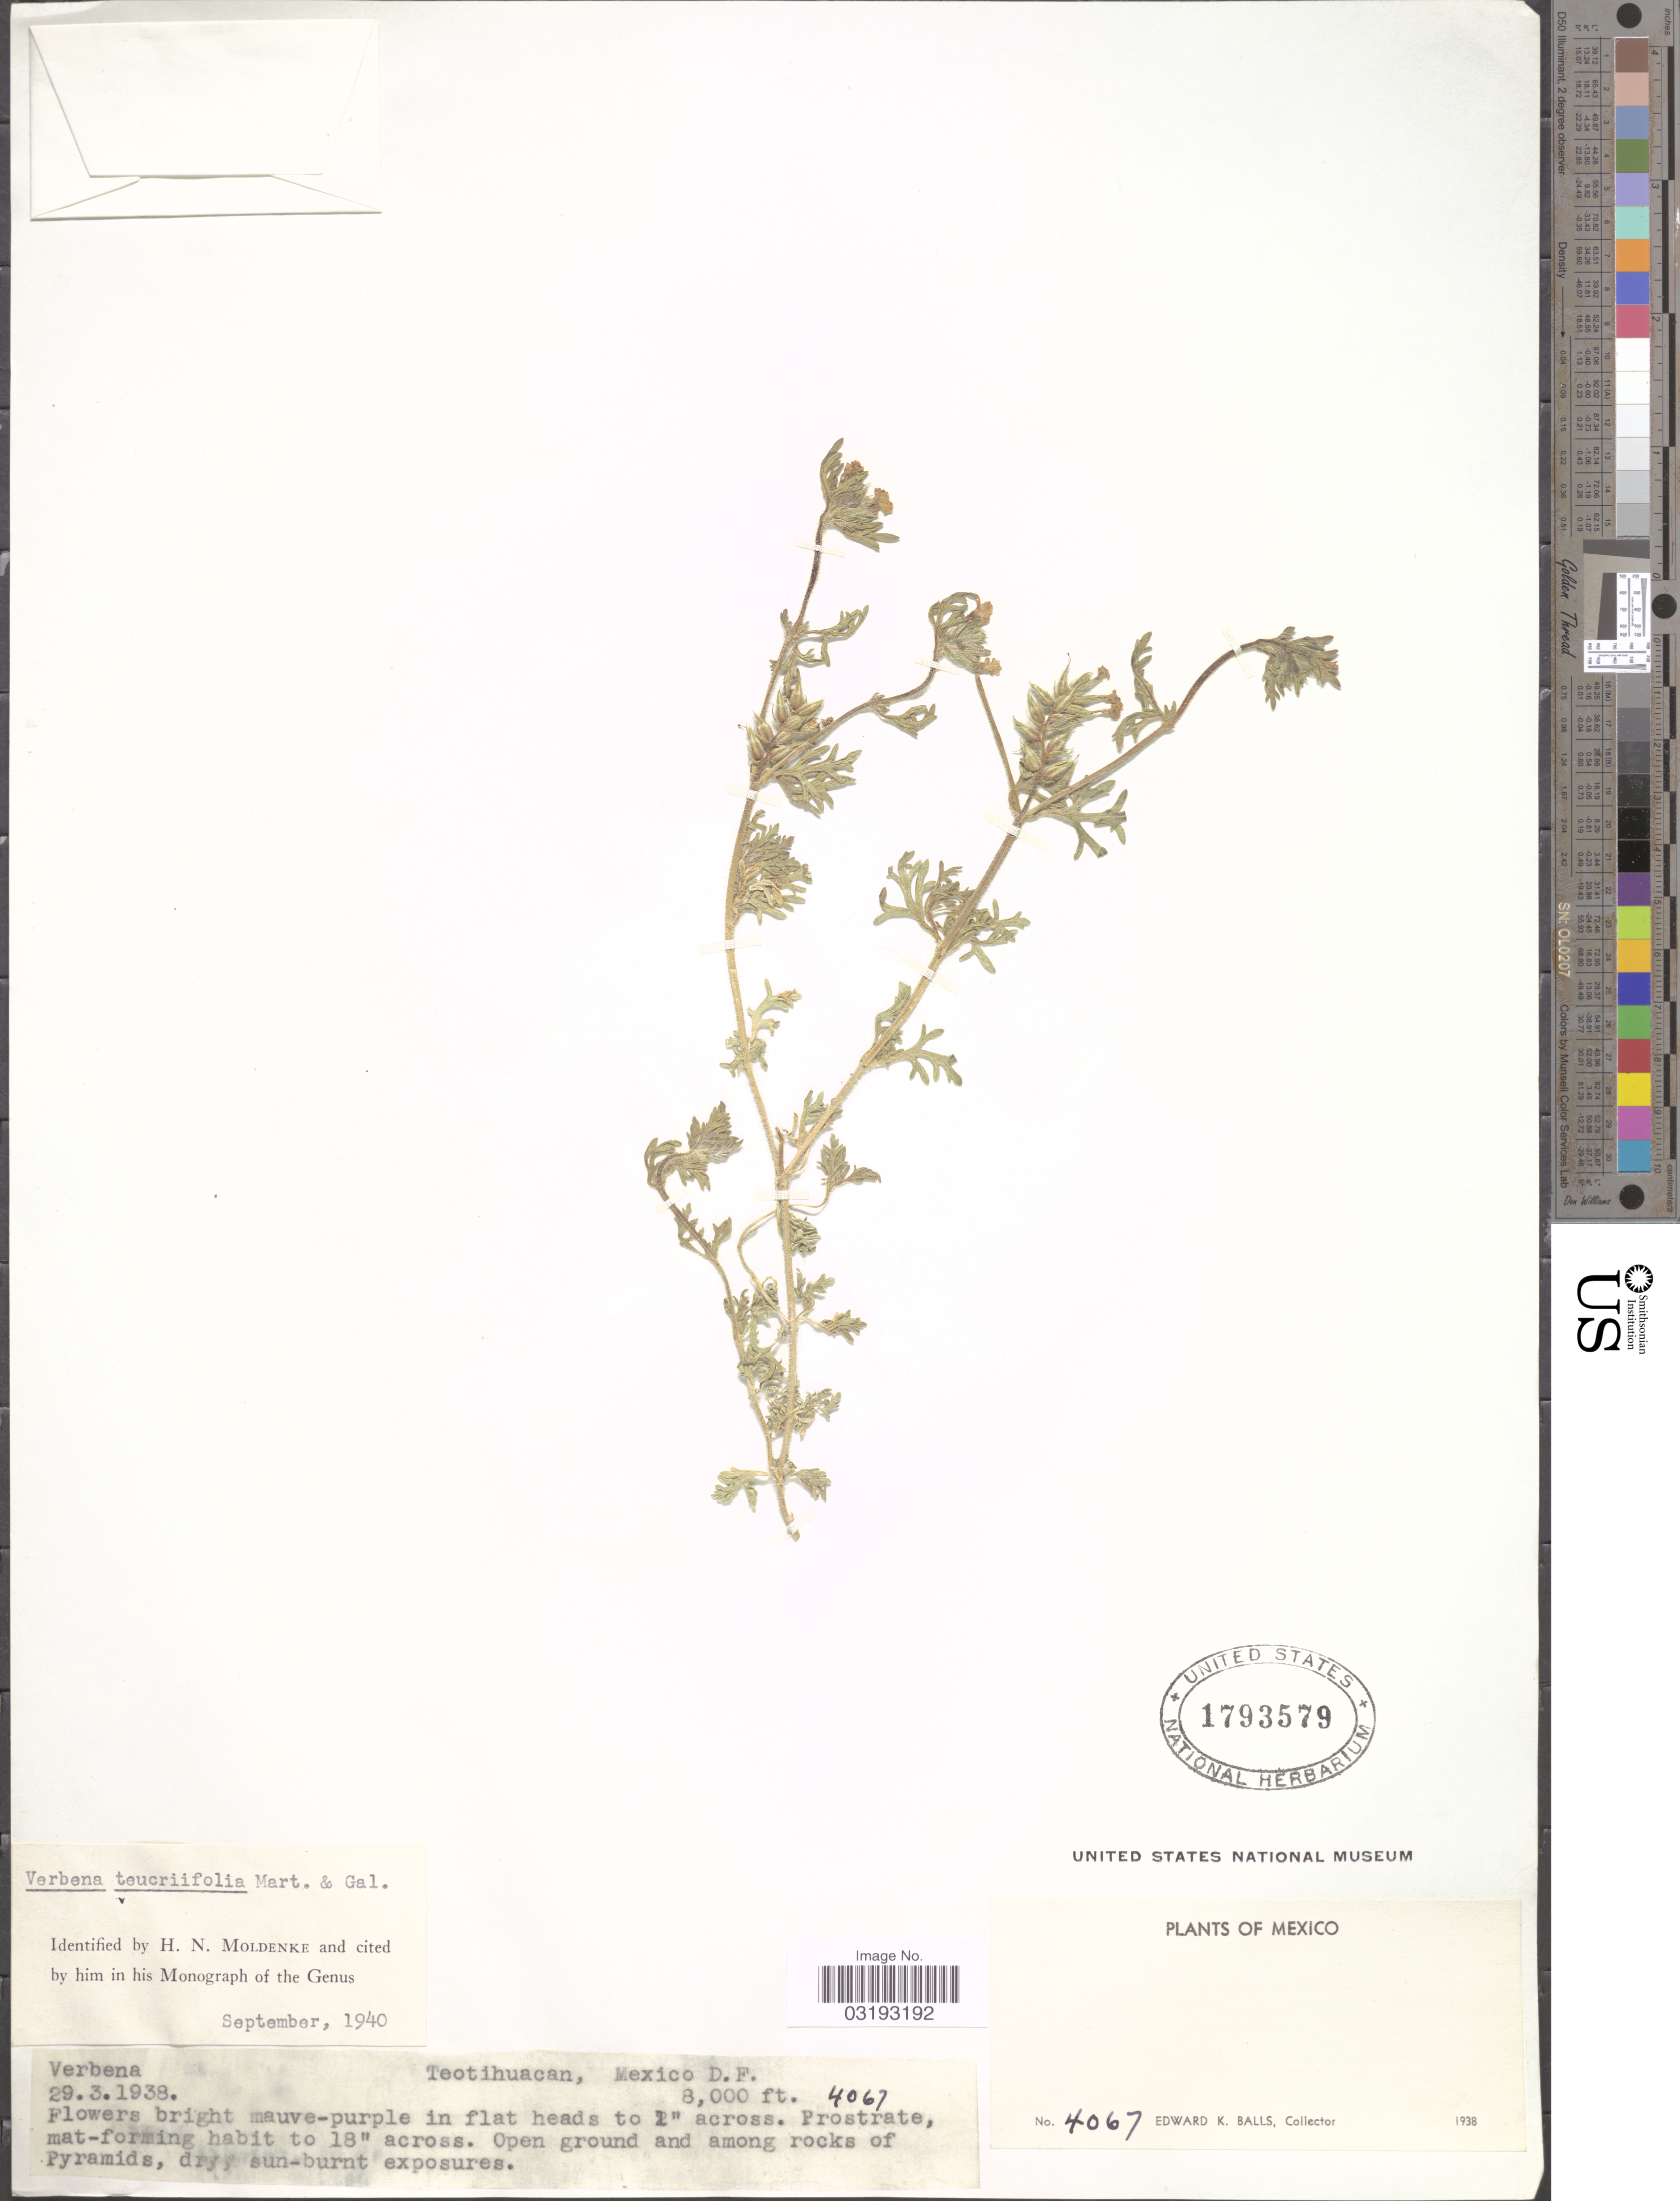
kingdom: Plantae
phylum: Tracheophyta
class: Magnoliopsida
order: Lamiales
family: Verbenaceae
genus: Verbena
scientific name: Verbena teucriifolia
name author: M. Martens & Galeotti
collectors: E. K. Balls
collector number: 4067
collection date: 1938-03-29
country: Mexico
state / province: Distrito Federal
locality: Teotihuacan. D.F.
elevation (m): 2438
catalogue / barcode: US 1793579